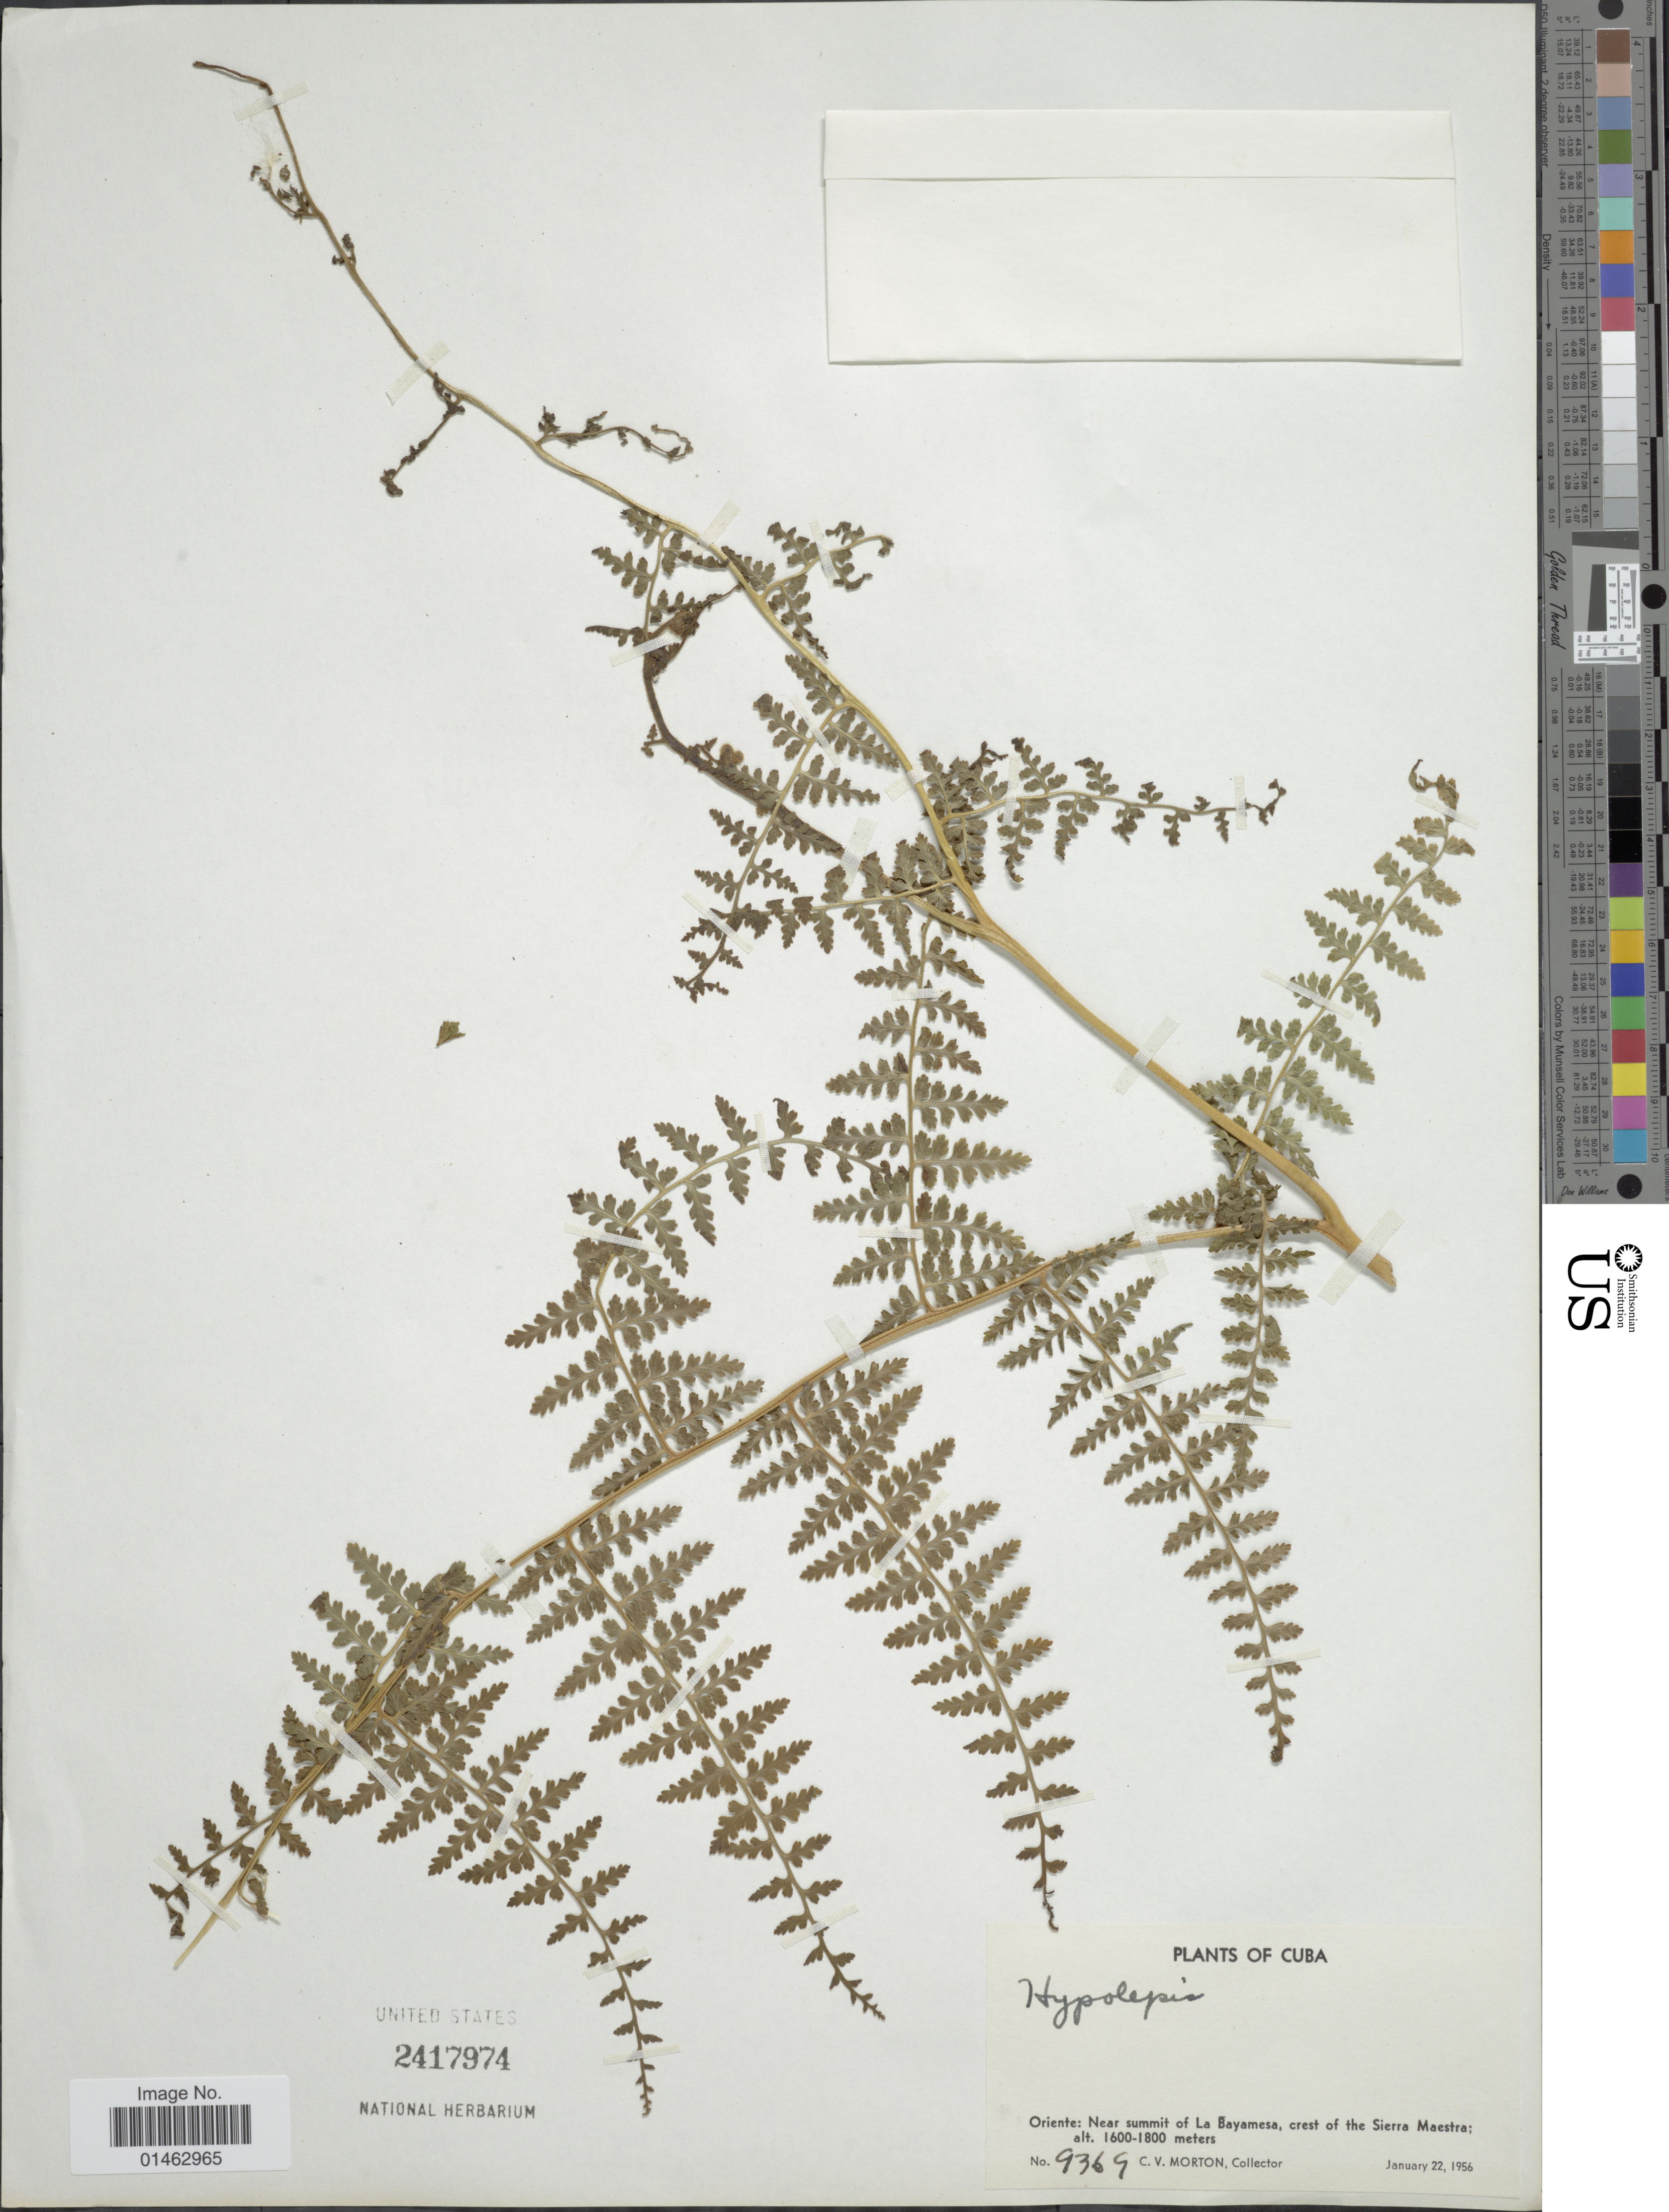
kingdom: Plantae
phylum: Tracheophyta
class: Polypodiopsida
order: Polypodiales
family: Dennstaedtiaceae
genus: Hypolepis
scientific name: Hypolepis sp.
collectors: C. V. Morton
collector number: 9369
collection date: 1956-01-22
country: Cuba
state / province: Oriente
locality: Near summit of La Bayamesa, crest of the SIerra Maestra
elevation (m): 1600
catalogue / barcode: US 2417974